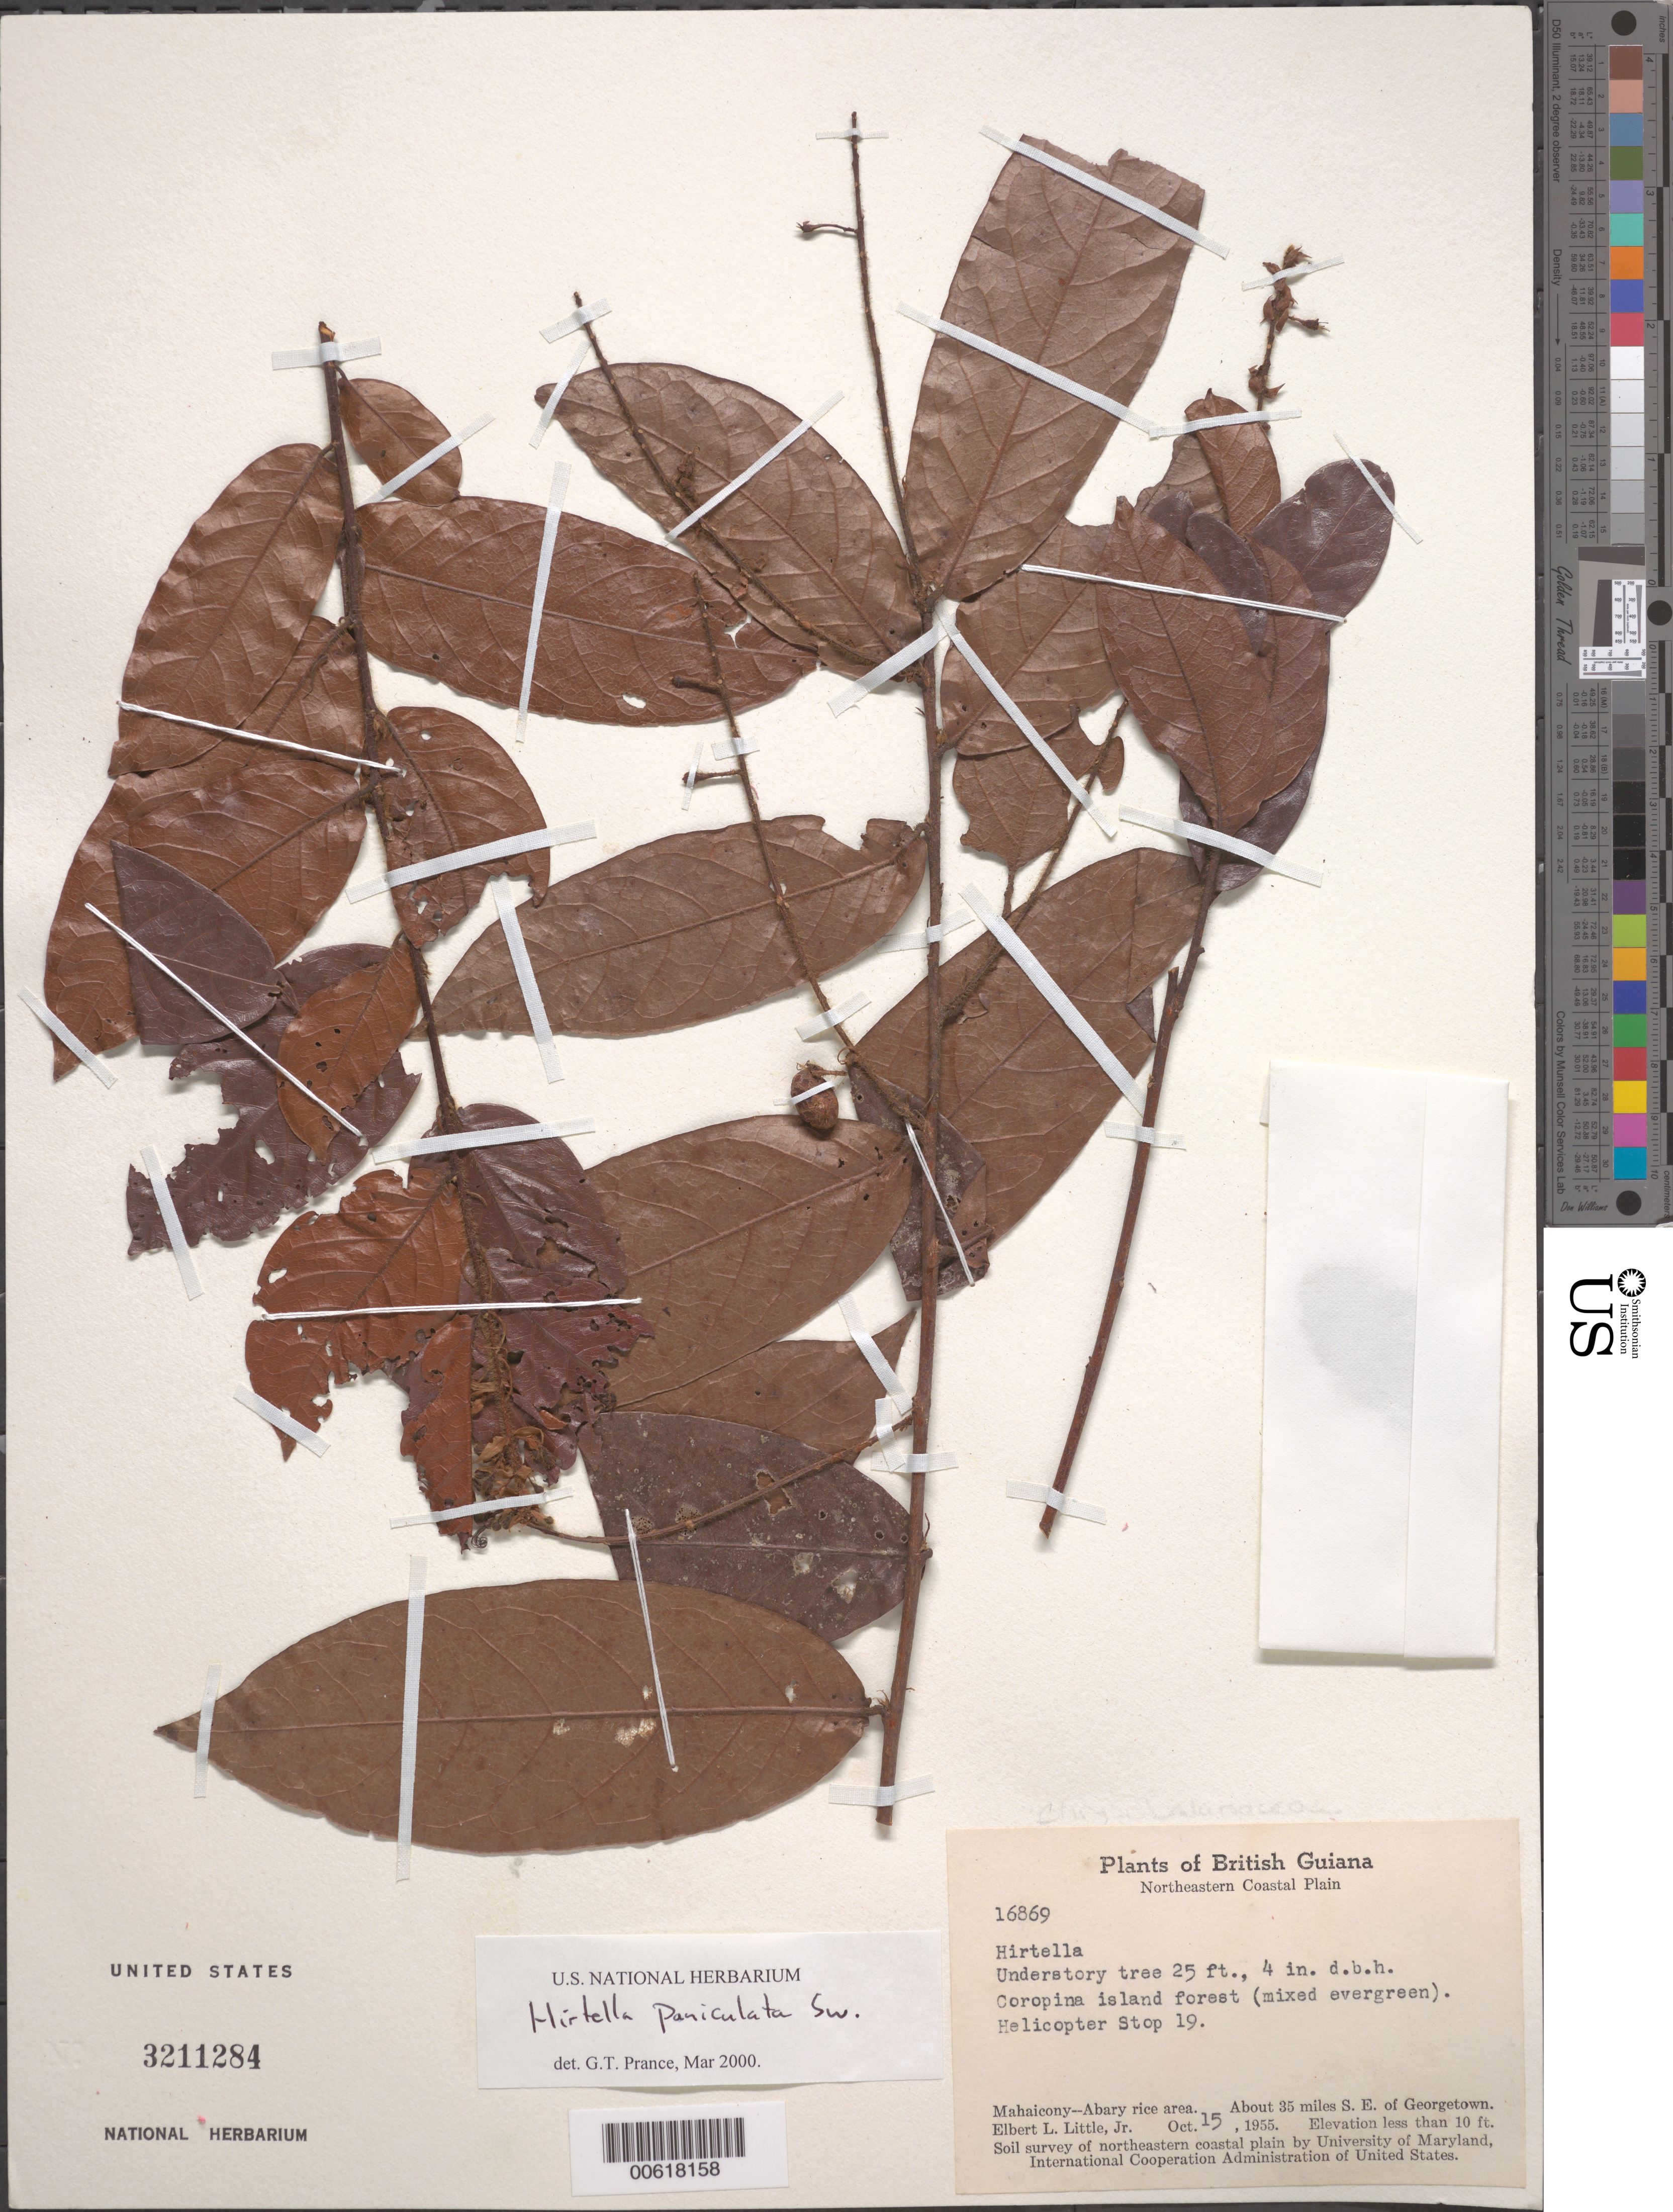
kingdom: Plantae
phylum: Tracheophyta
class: Magnoliopsida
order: Malpighiales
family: Chrysobalanaceae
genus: Hirtella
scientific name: Hirtella paniculata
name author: Sw.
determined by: Prance, G. T.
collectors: E. L. Little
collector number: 16869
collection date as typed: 15-Oct-55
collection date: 1955-10-15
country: Guyana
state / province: Mahaica-Berbice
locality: Mahaicony-Abary rice area, E bank Demerara R., about 35 mi. SE of Georgetown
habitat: Coropina island forest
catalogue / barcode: US 3211284